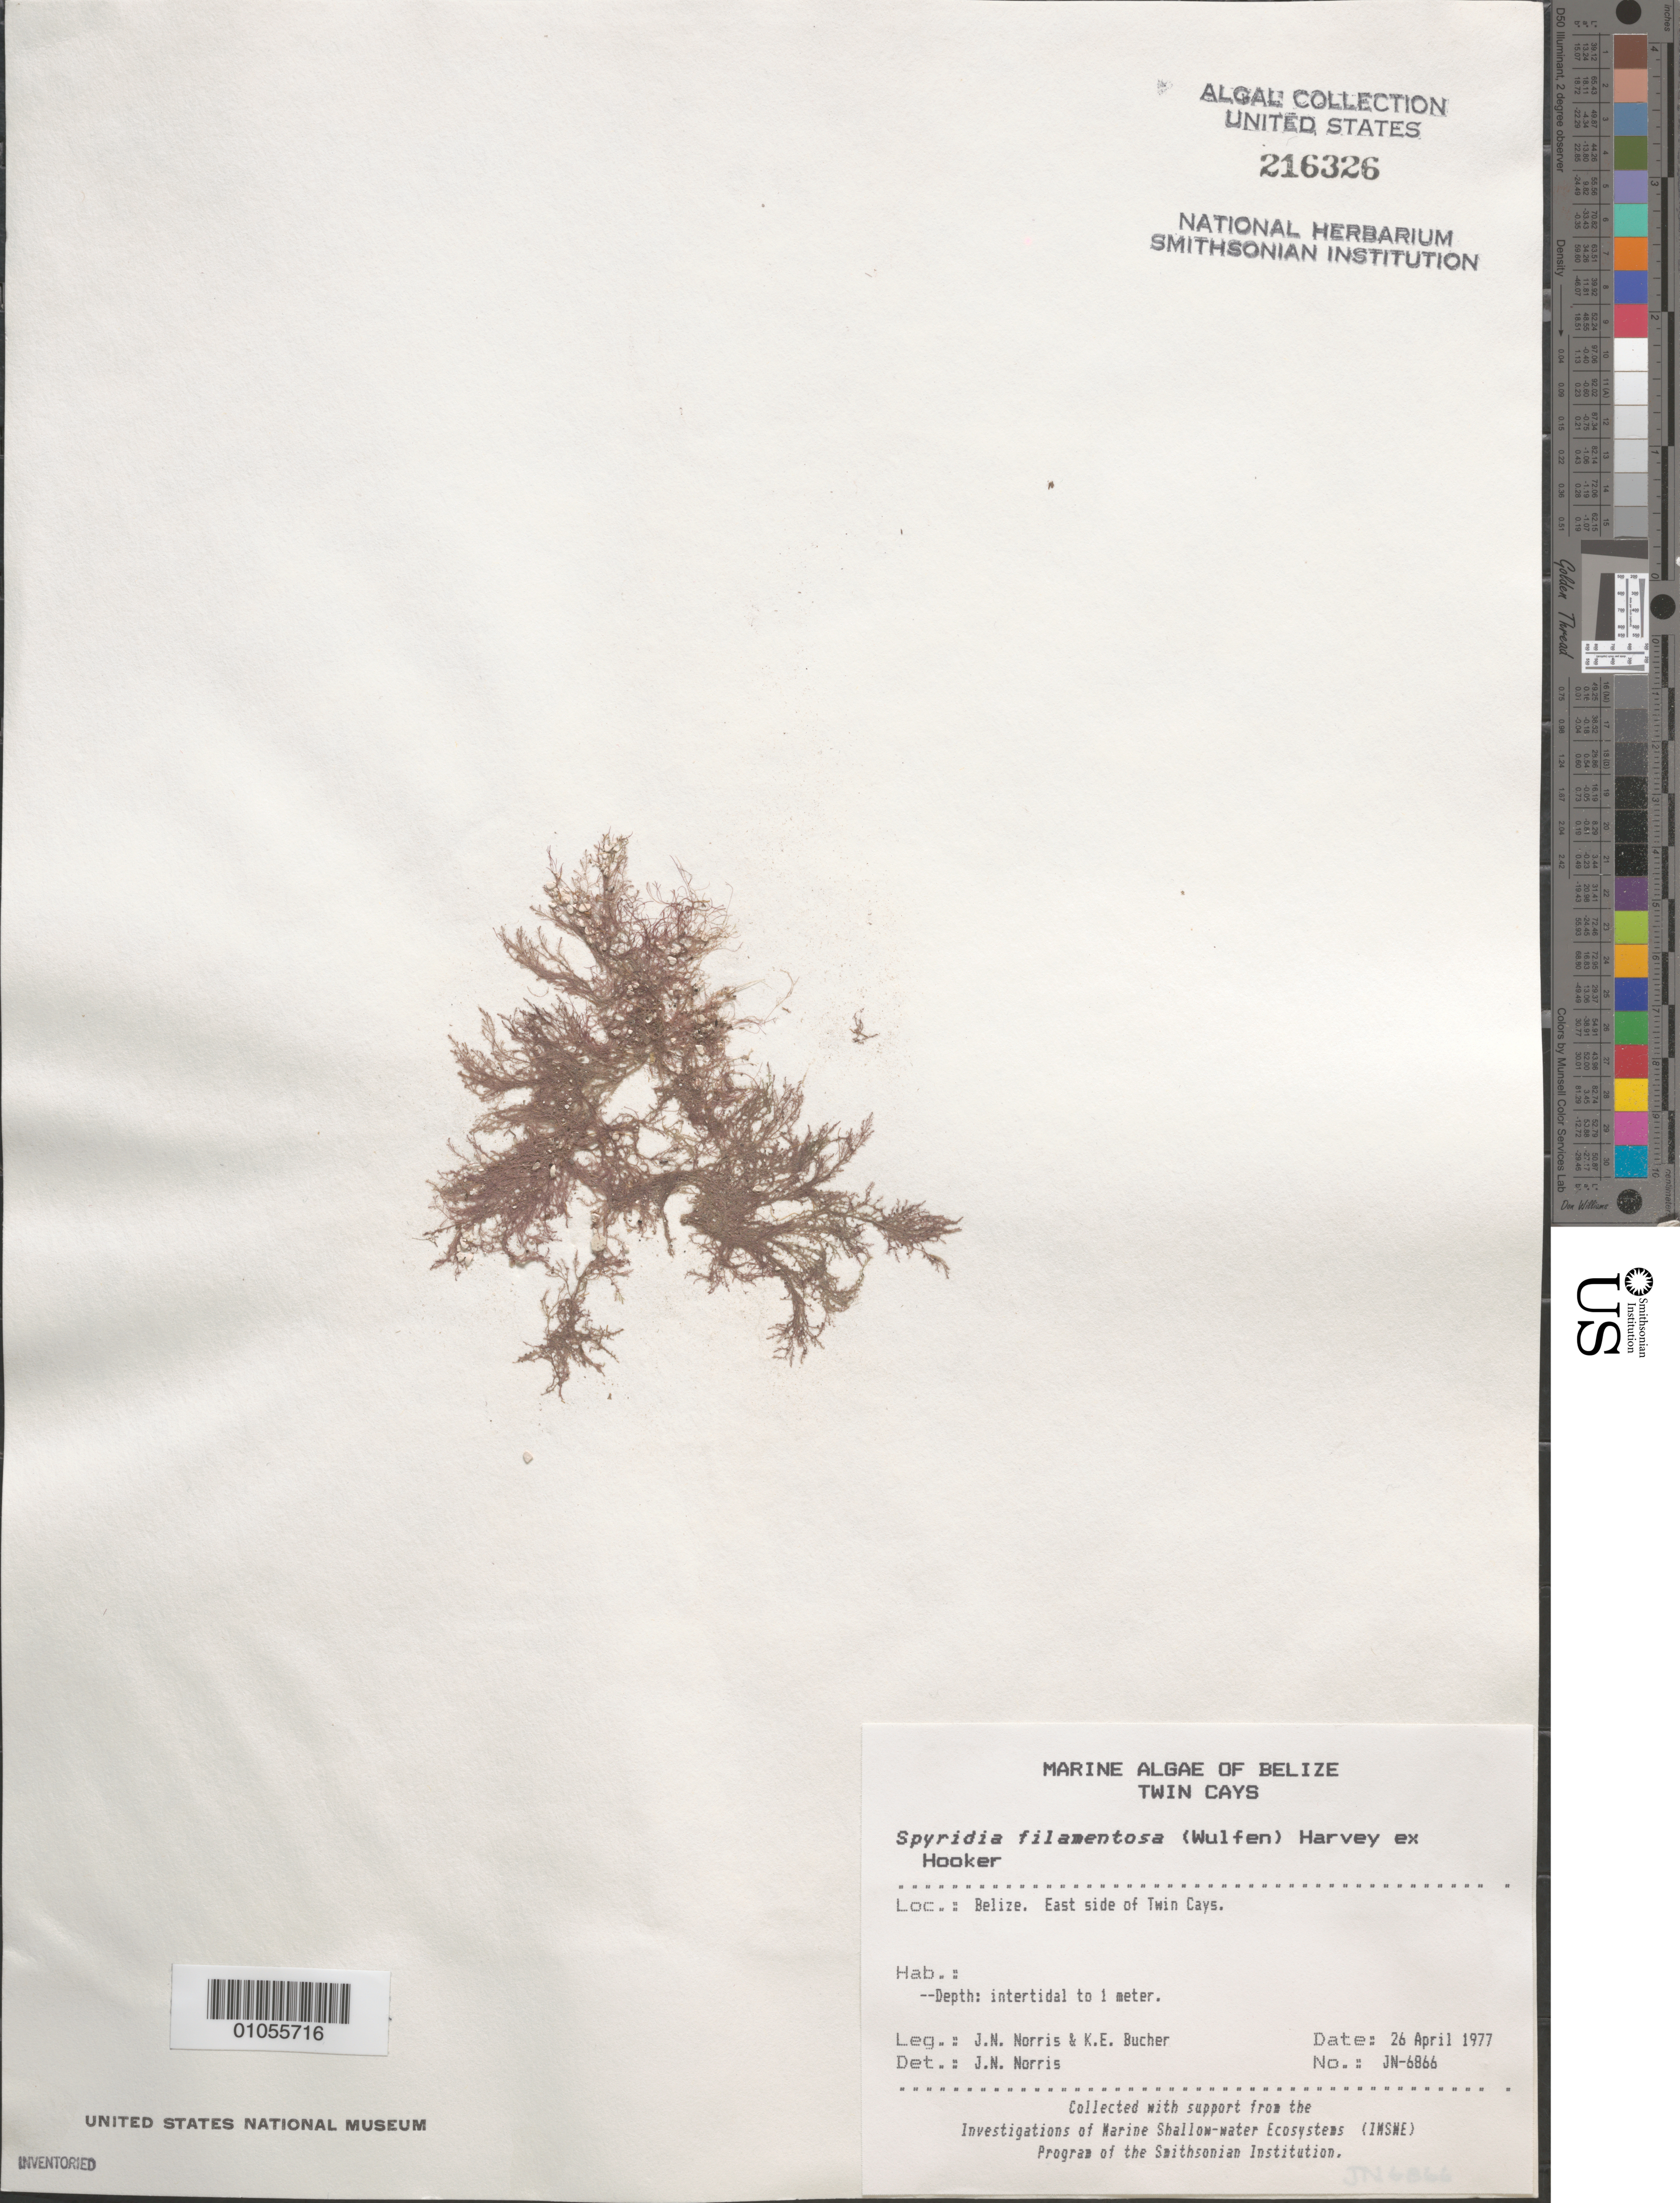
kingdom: Plantae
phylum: Rhodophyta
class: Florideophyceae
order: Ceramiales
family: Spyridiaceae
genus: Spyridia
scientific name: Spyridia filamentosa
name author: (Wulfen) Harv.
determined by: Norris, James N.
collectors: J. N. Norris & K. E. Bucher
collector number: JN-6866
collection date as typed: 26 Apr 1977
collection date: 1977-04-26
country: Belize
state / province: Stann Creek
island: Twin Cays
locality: East side of Twin Cays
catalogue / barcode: US 216326